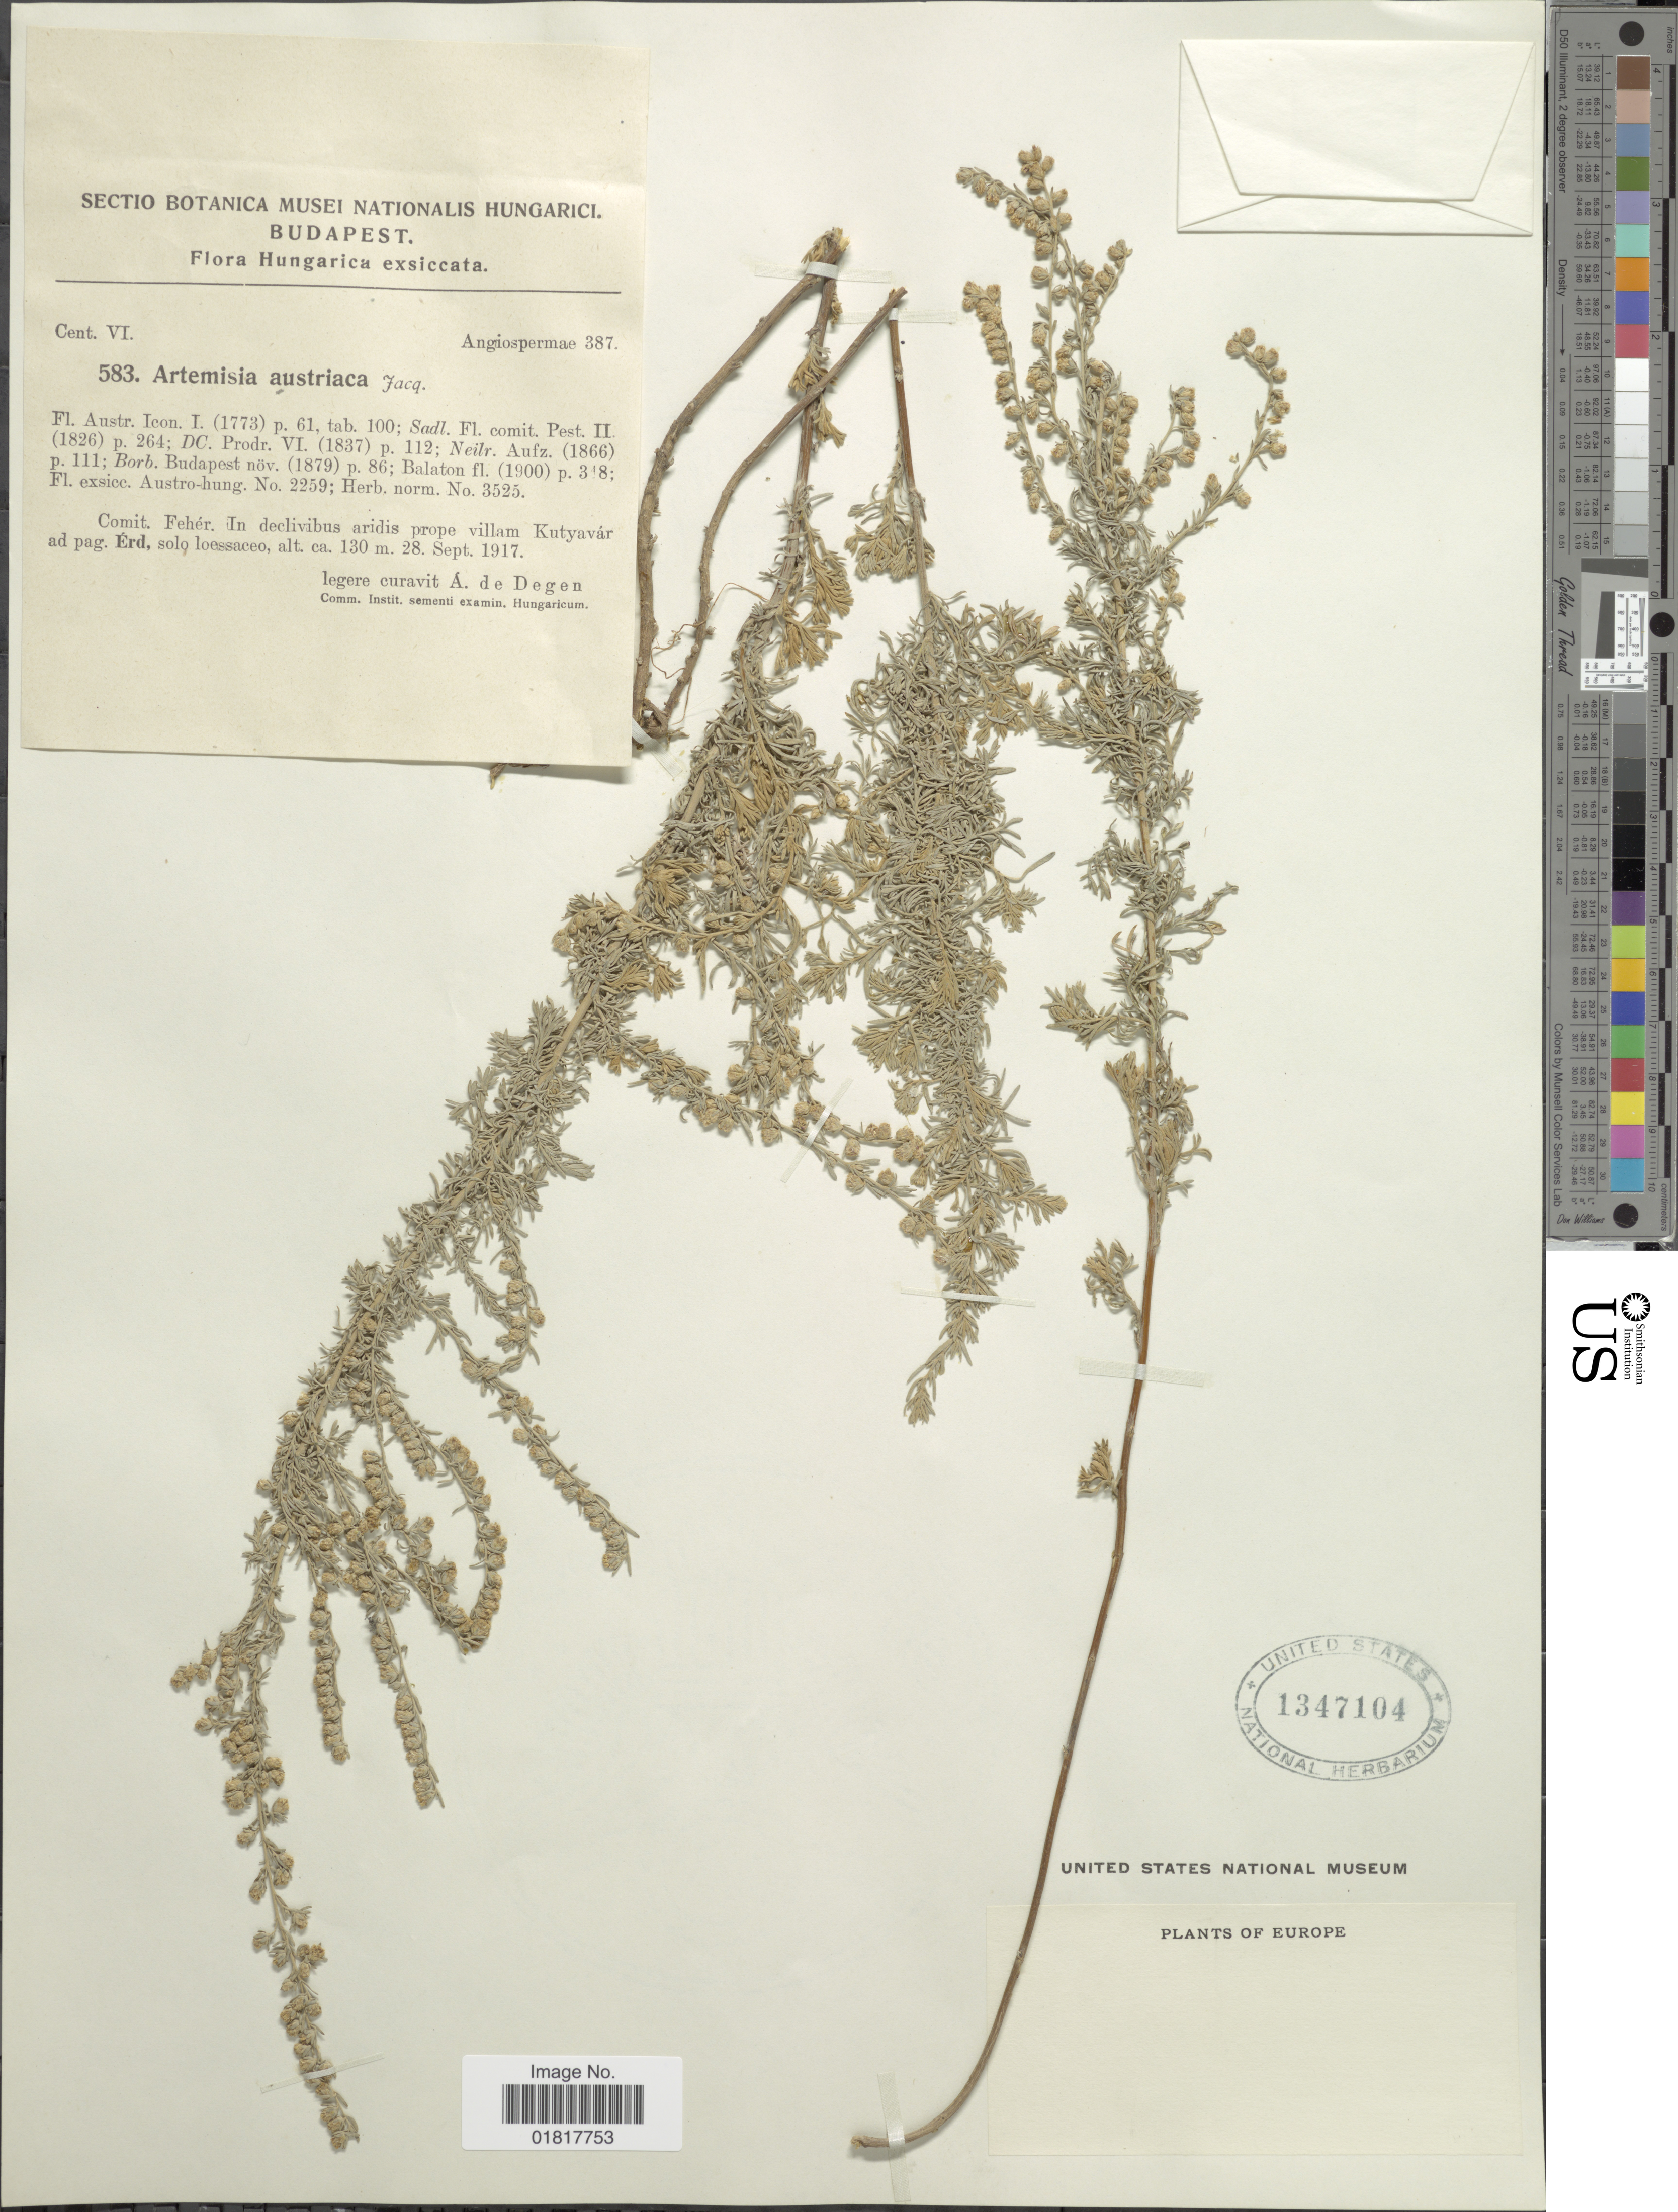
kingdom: Plantae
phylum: Tracheophyta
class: Magnoliopsida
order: Asterales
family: Asteraceae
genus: Artemisia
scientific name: Artemisia austriaca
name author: Jacq.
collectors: A. von Degen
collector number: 283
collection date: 1917-09-28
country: Hungary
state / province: Budapest, Capital District of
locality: Fehér. In declivvibus aridis prope villam Kutyavár ad pag. Ërd, solo loessaceo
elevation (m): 130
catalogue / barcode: US 1347104